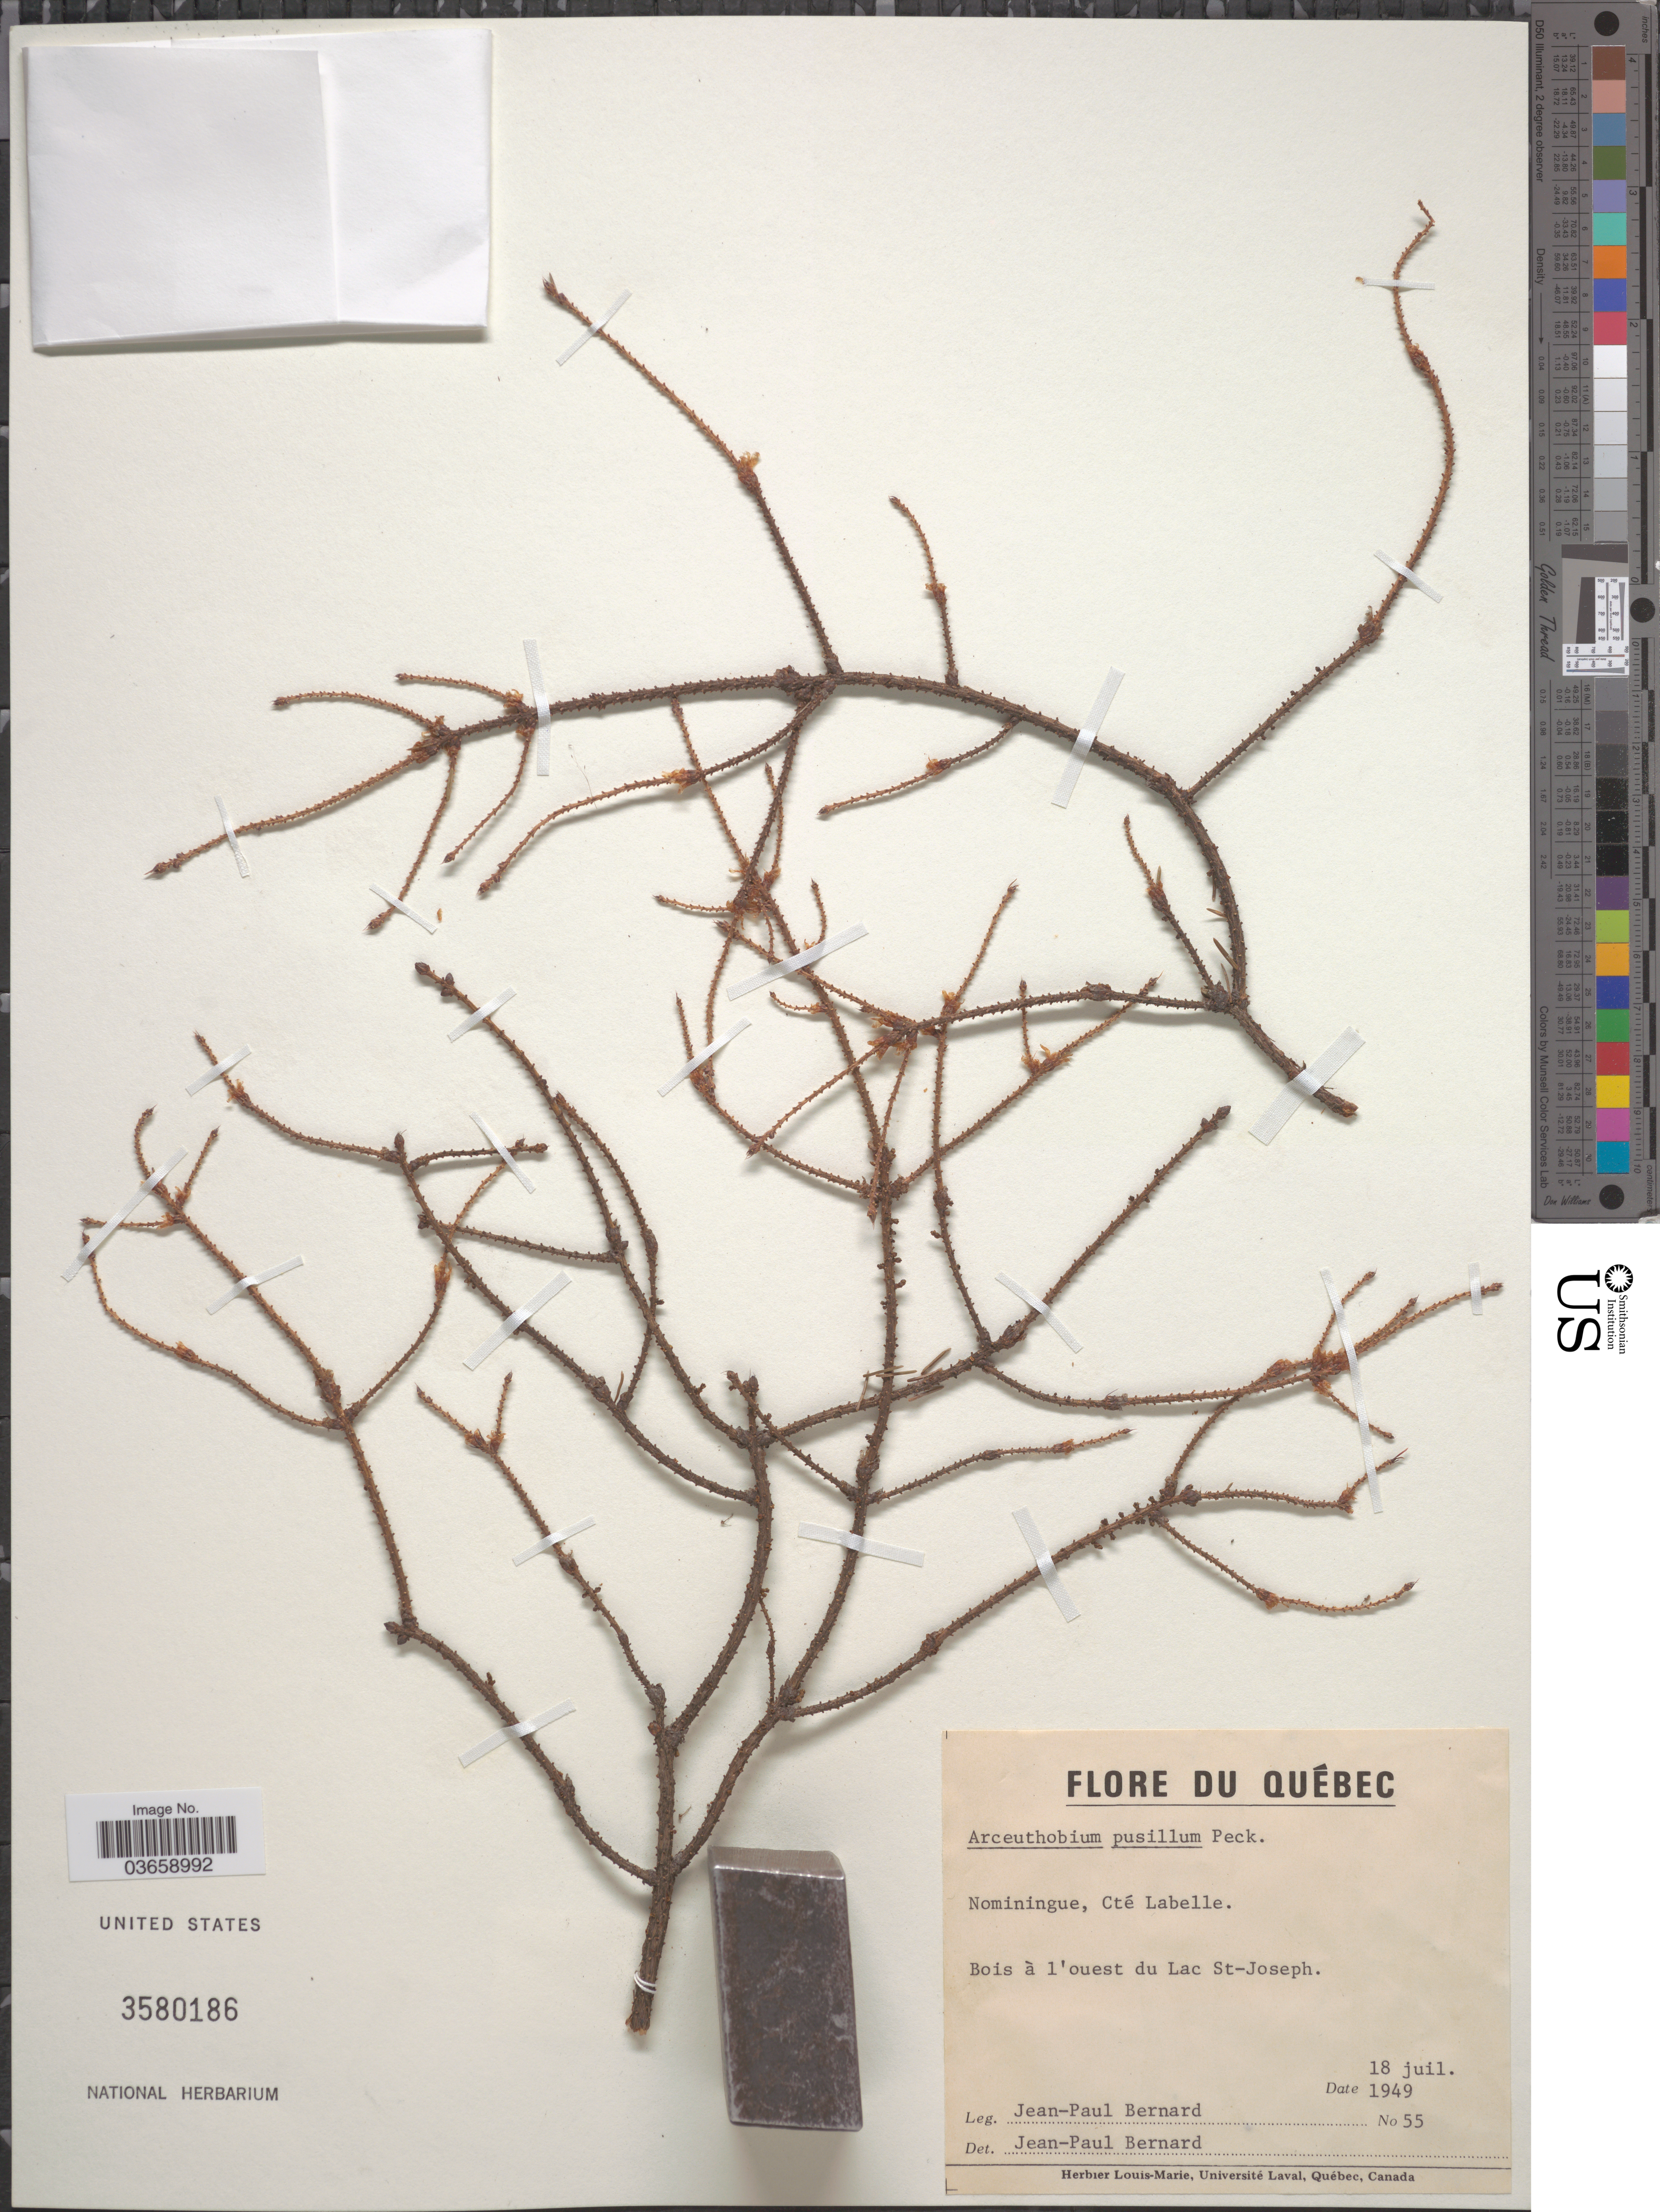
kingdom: Plantae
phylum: Tracheophyta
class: Magnoliopsida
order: Santalales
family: Viscaceae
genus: Arceuthobium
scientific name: Arceuthobium pusillum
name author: Peck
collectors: J.-P. Bernard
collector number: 55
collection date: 1949-07-18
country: Canada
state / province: Quebec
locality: Nominingue, Cté Labelle. Bois à l'ouest du Lac St-Joseph.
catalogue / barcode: US 3580186